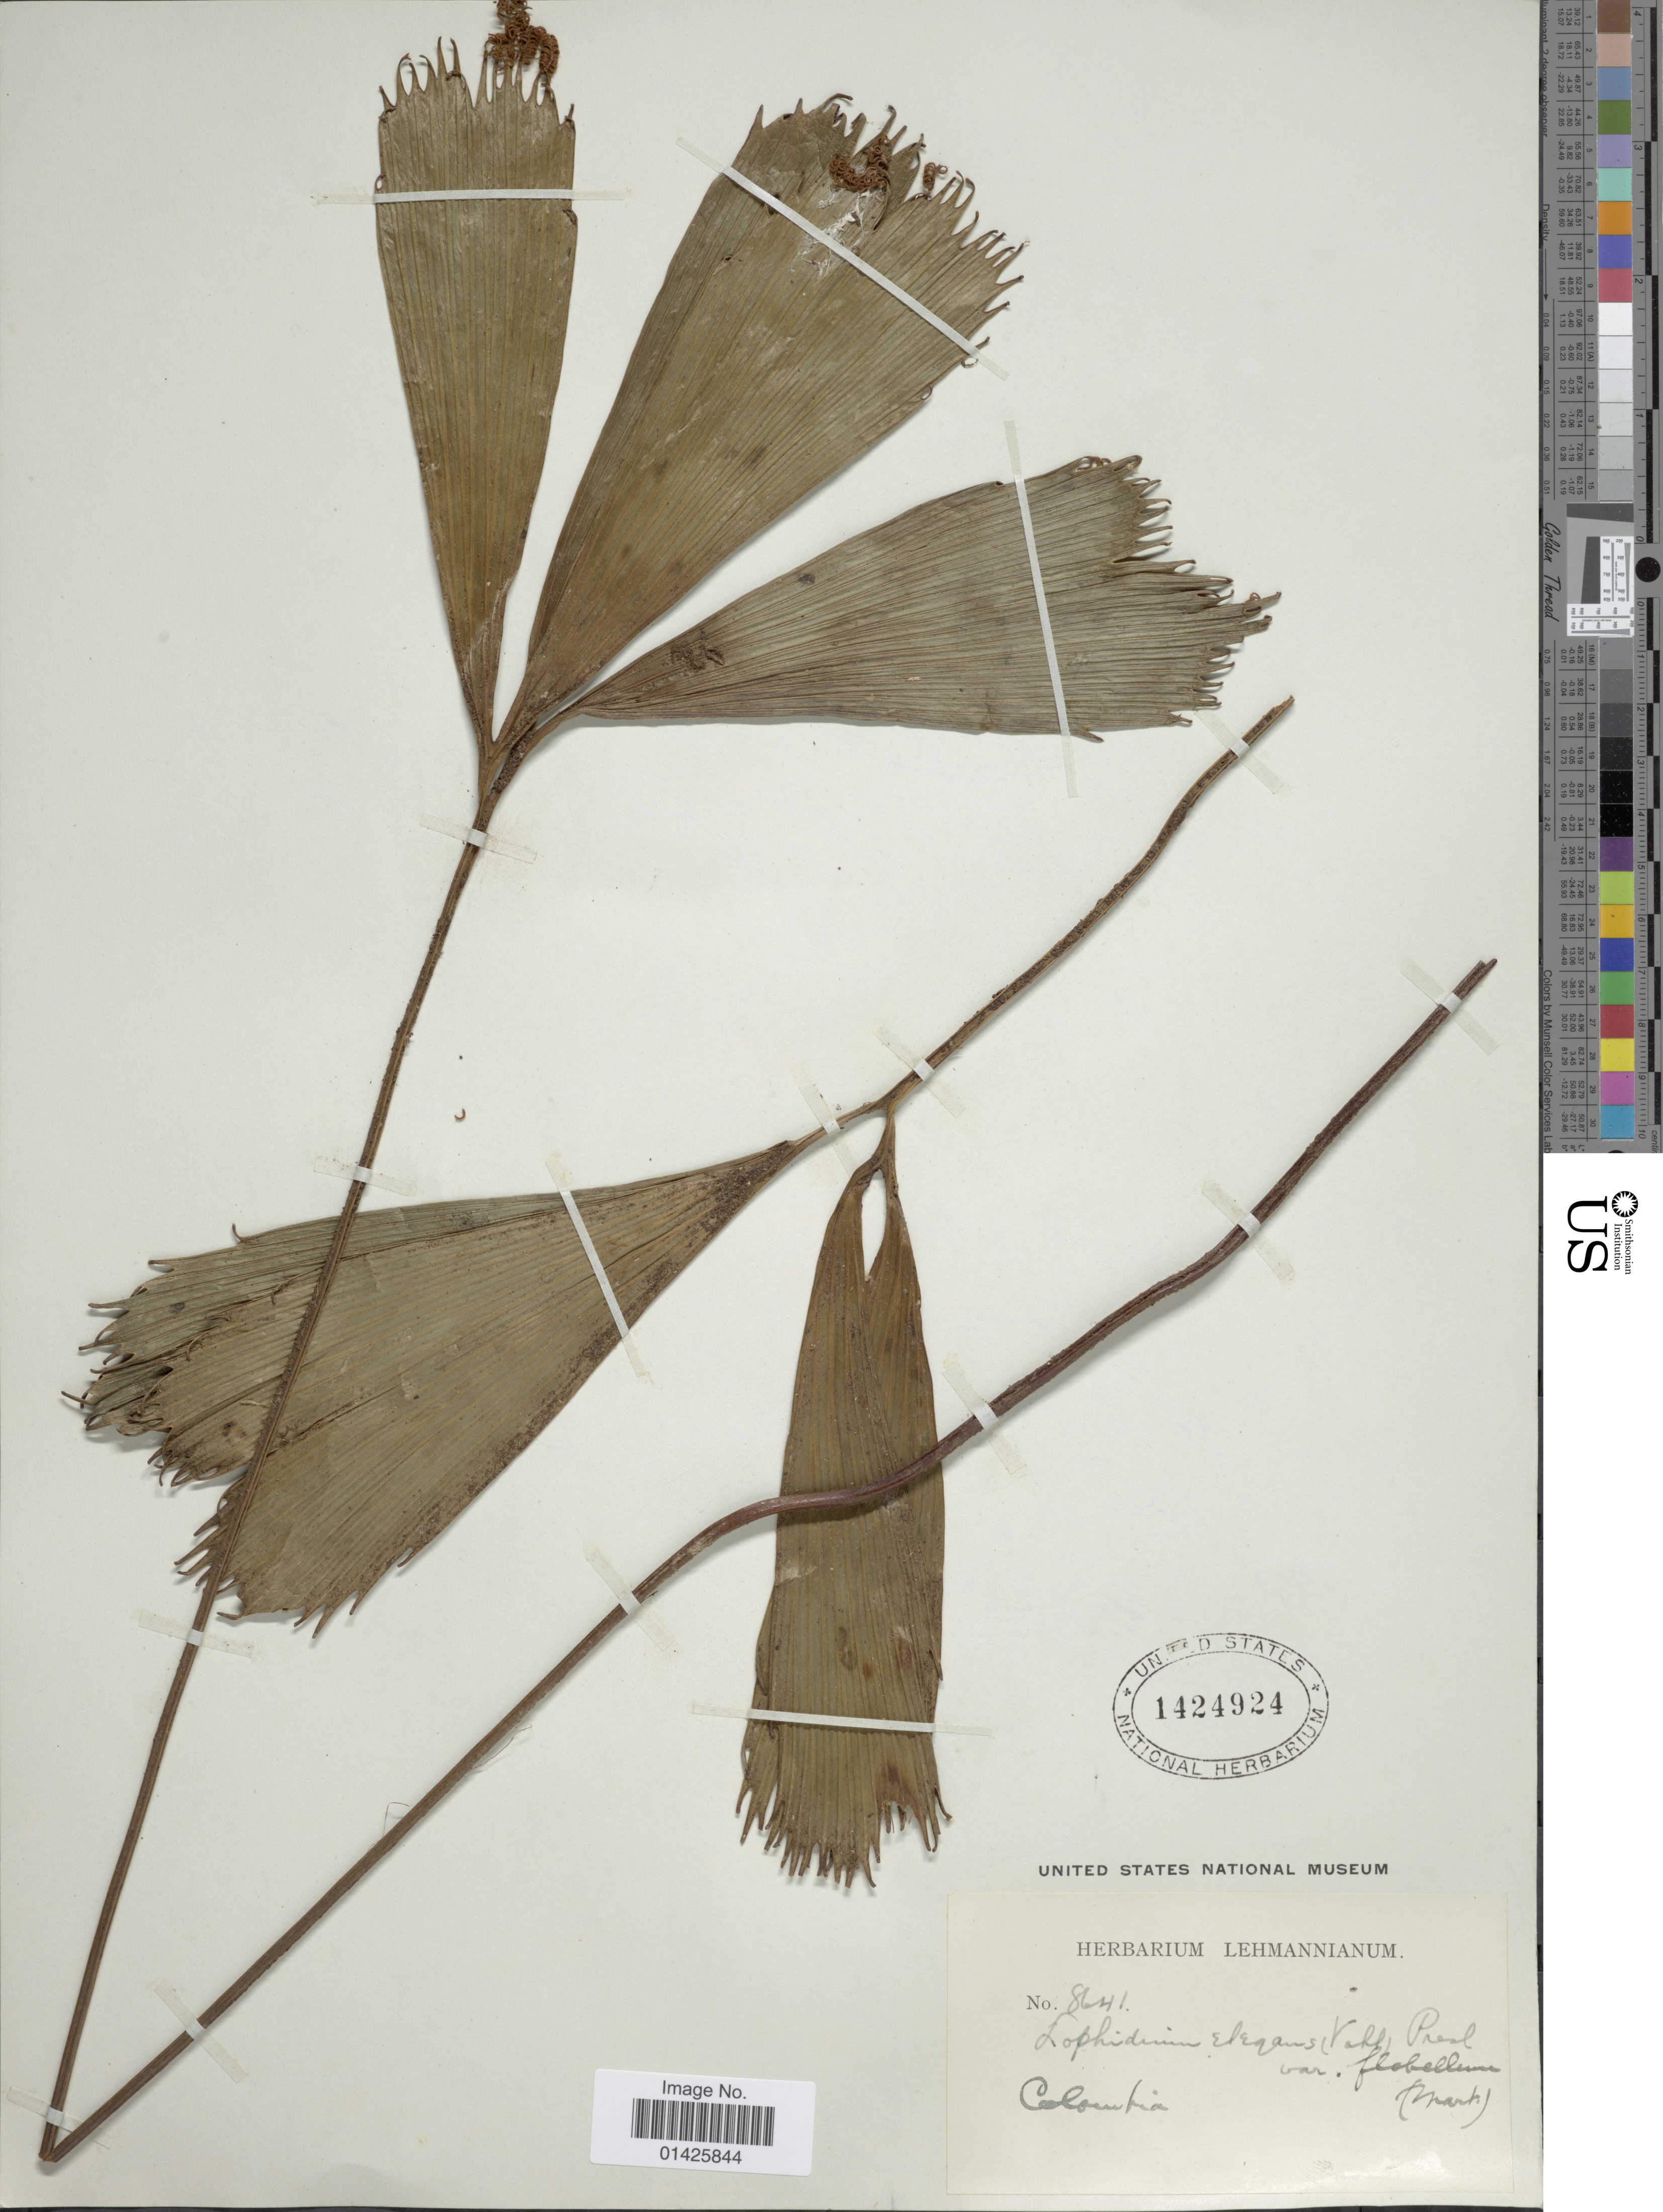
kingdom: Plantae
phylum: Tracheophyta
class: Polypodiopsida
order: Schizaeales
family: Schizaeaceae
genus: Schizaea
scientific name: Schizaea elegans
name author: (Vahl) Sw.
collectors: ex herb. Lehmannianum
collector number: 8641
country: Colombia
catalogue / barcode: US 1424924